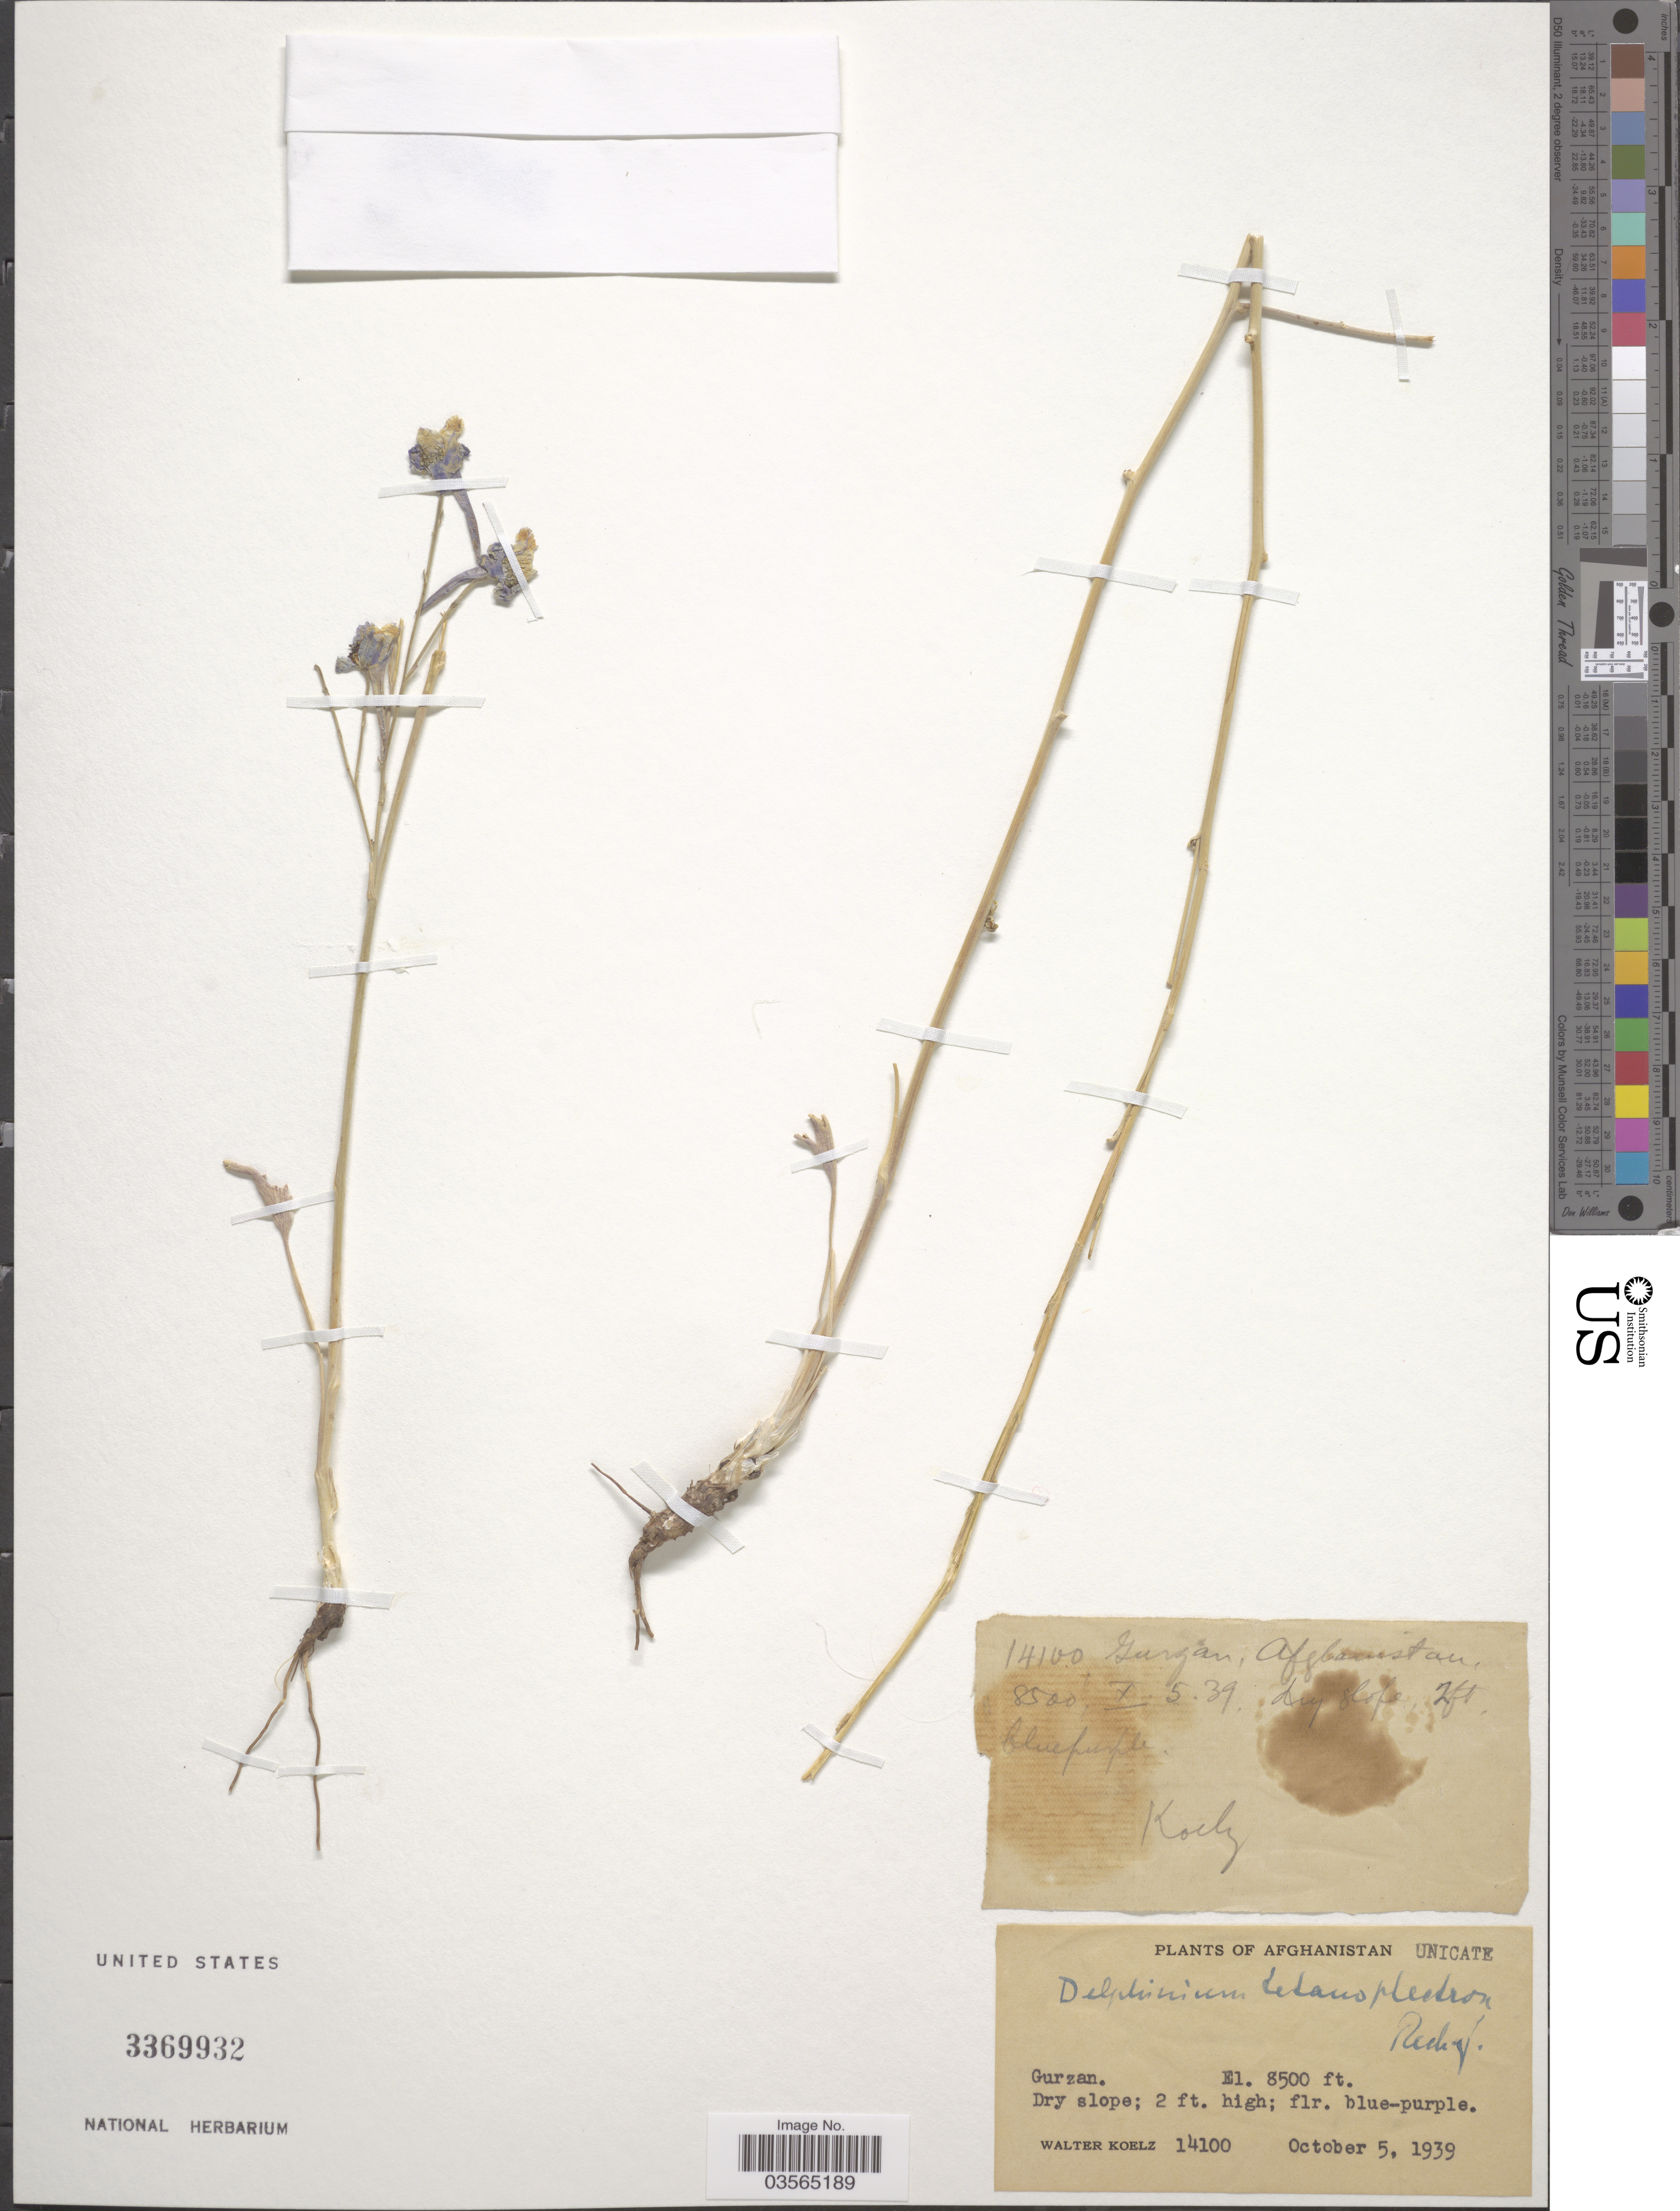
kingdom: Plantae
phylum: Tracheophyta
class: Magnoliopsida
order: Ranunculales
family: Ranunculaceae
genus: Delphinium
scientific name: Delphinium tetanoplectrum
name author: Rech. f.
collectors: W. N. Koelz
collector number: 14100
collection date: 1939-10-05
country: Afghanistan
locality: Gurzan.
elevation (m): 2591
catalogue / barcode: US 3369932